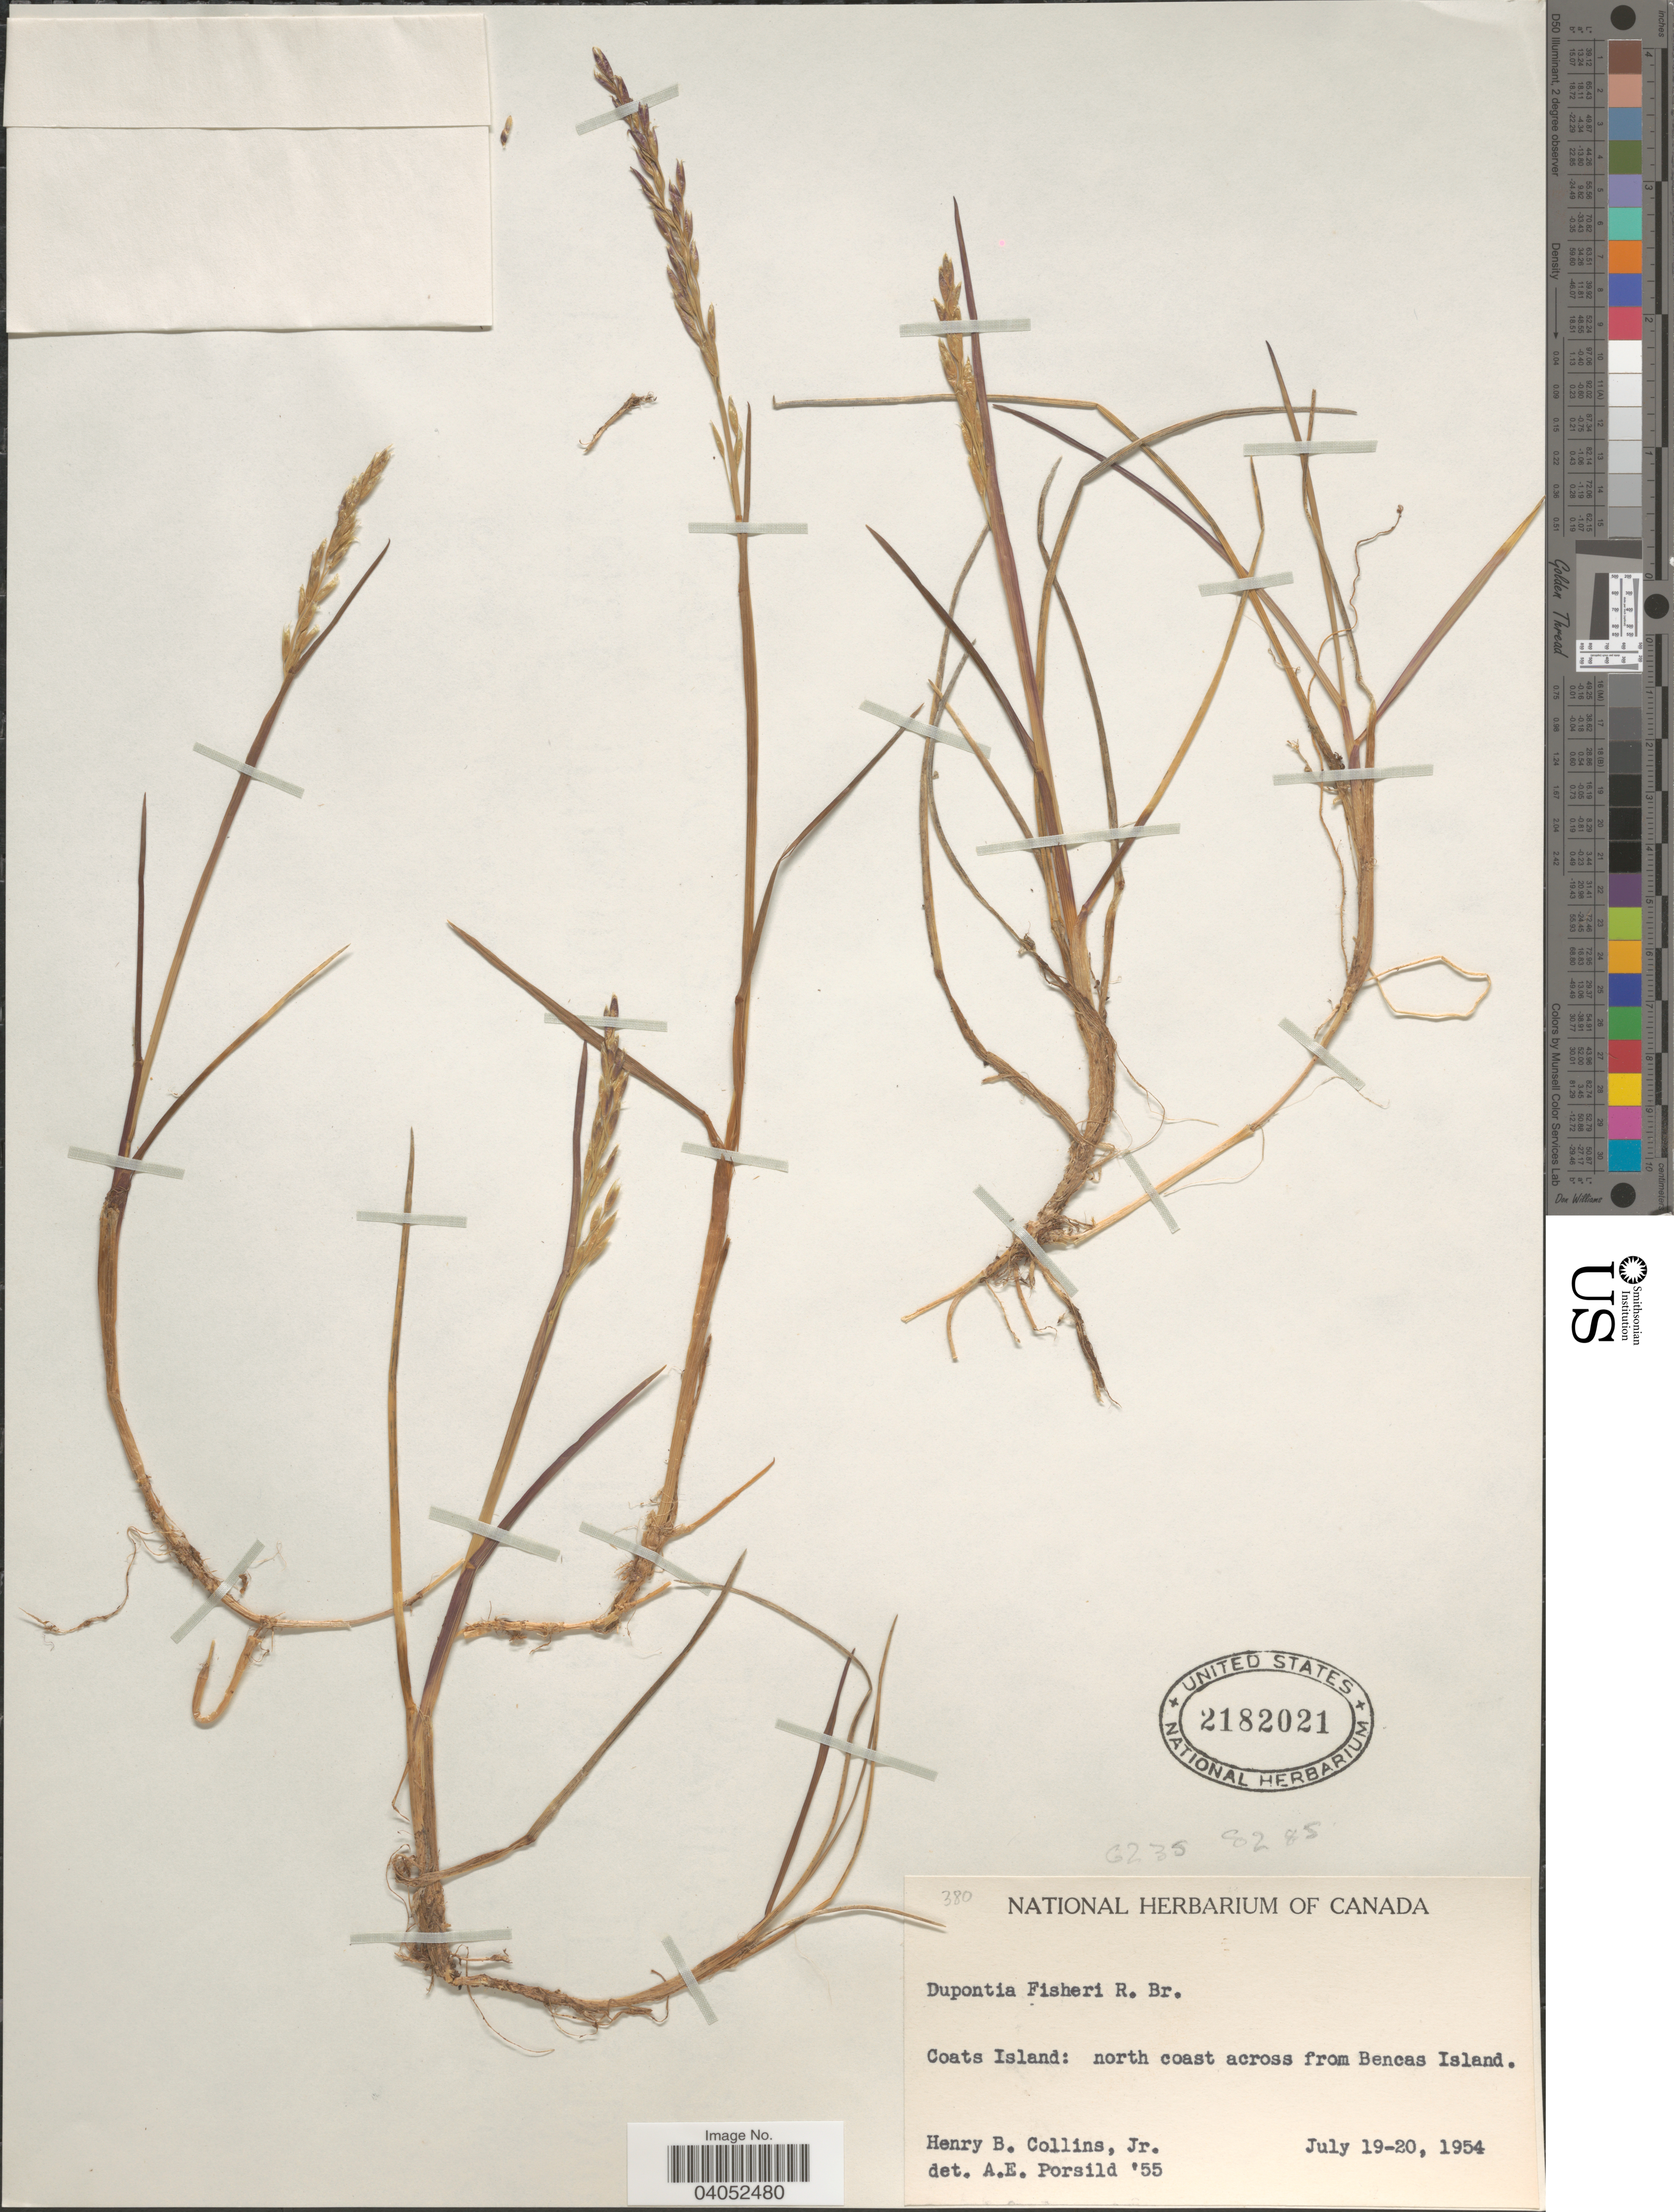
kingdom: Plantae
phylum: Tracheophyta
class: Liliopsida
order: Poales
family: Poaceae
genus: Dupontia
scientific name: Dupontia micrantha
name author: Holm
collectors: H. Collins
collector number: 380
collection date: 1954-07-19/1954-07-20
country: Canada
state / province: Nunavut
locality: Coats Island: north coast across from Bencas Island.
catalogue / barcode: US 2182021